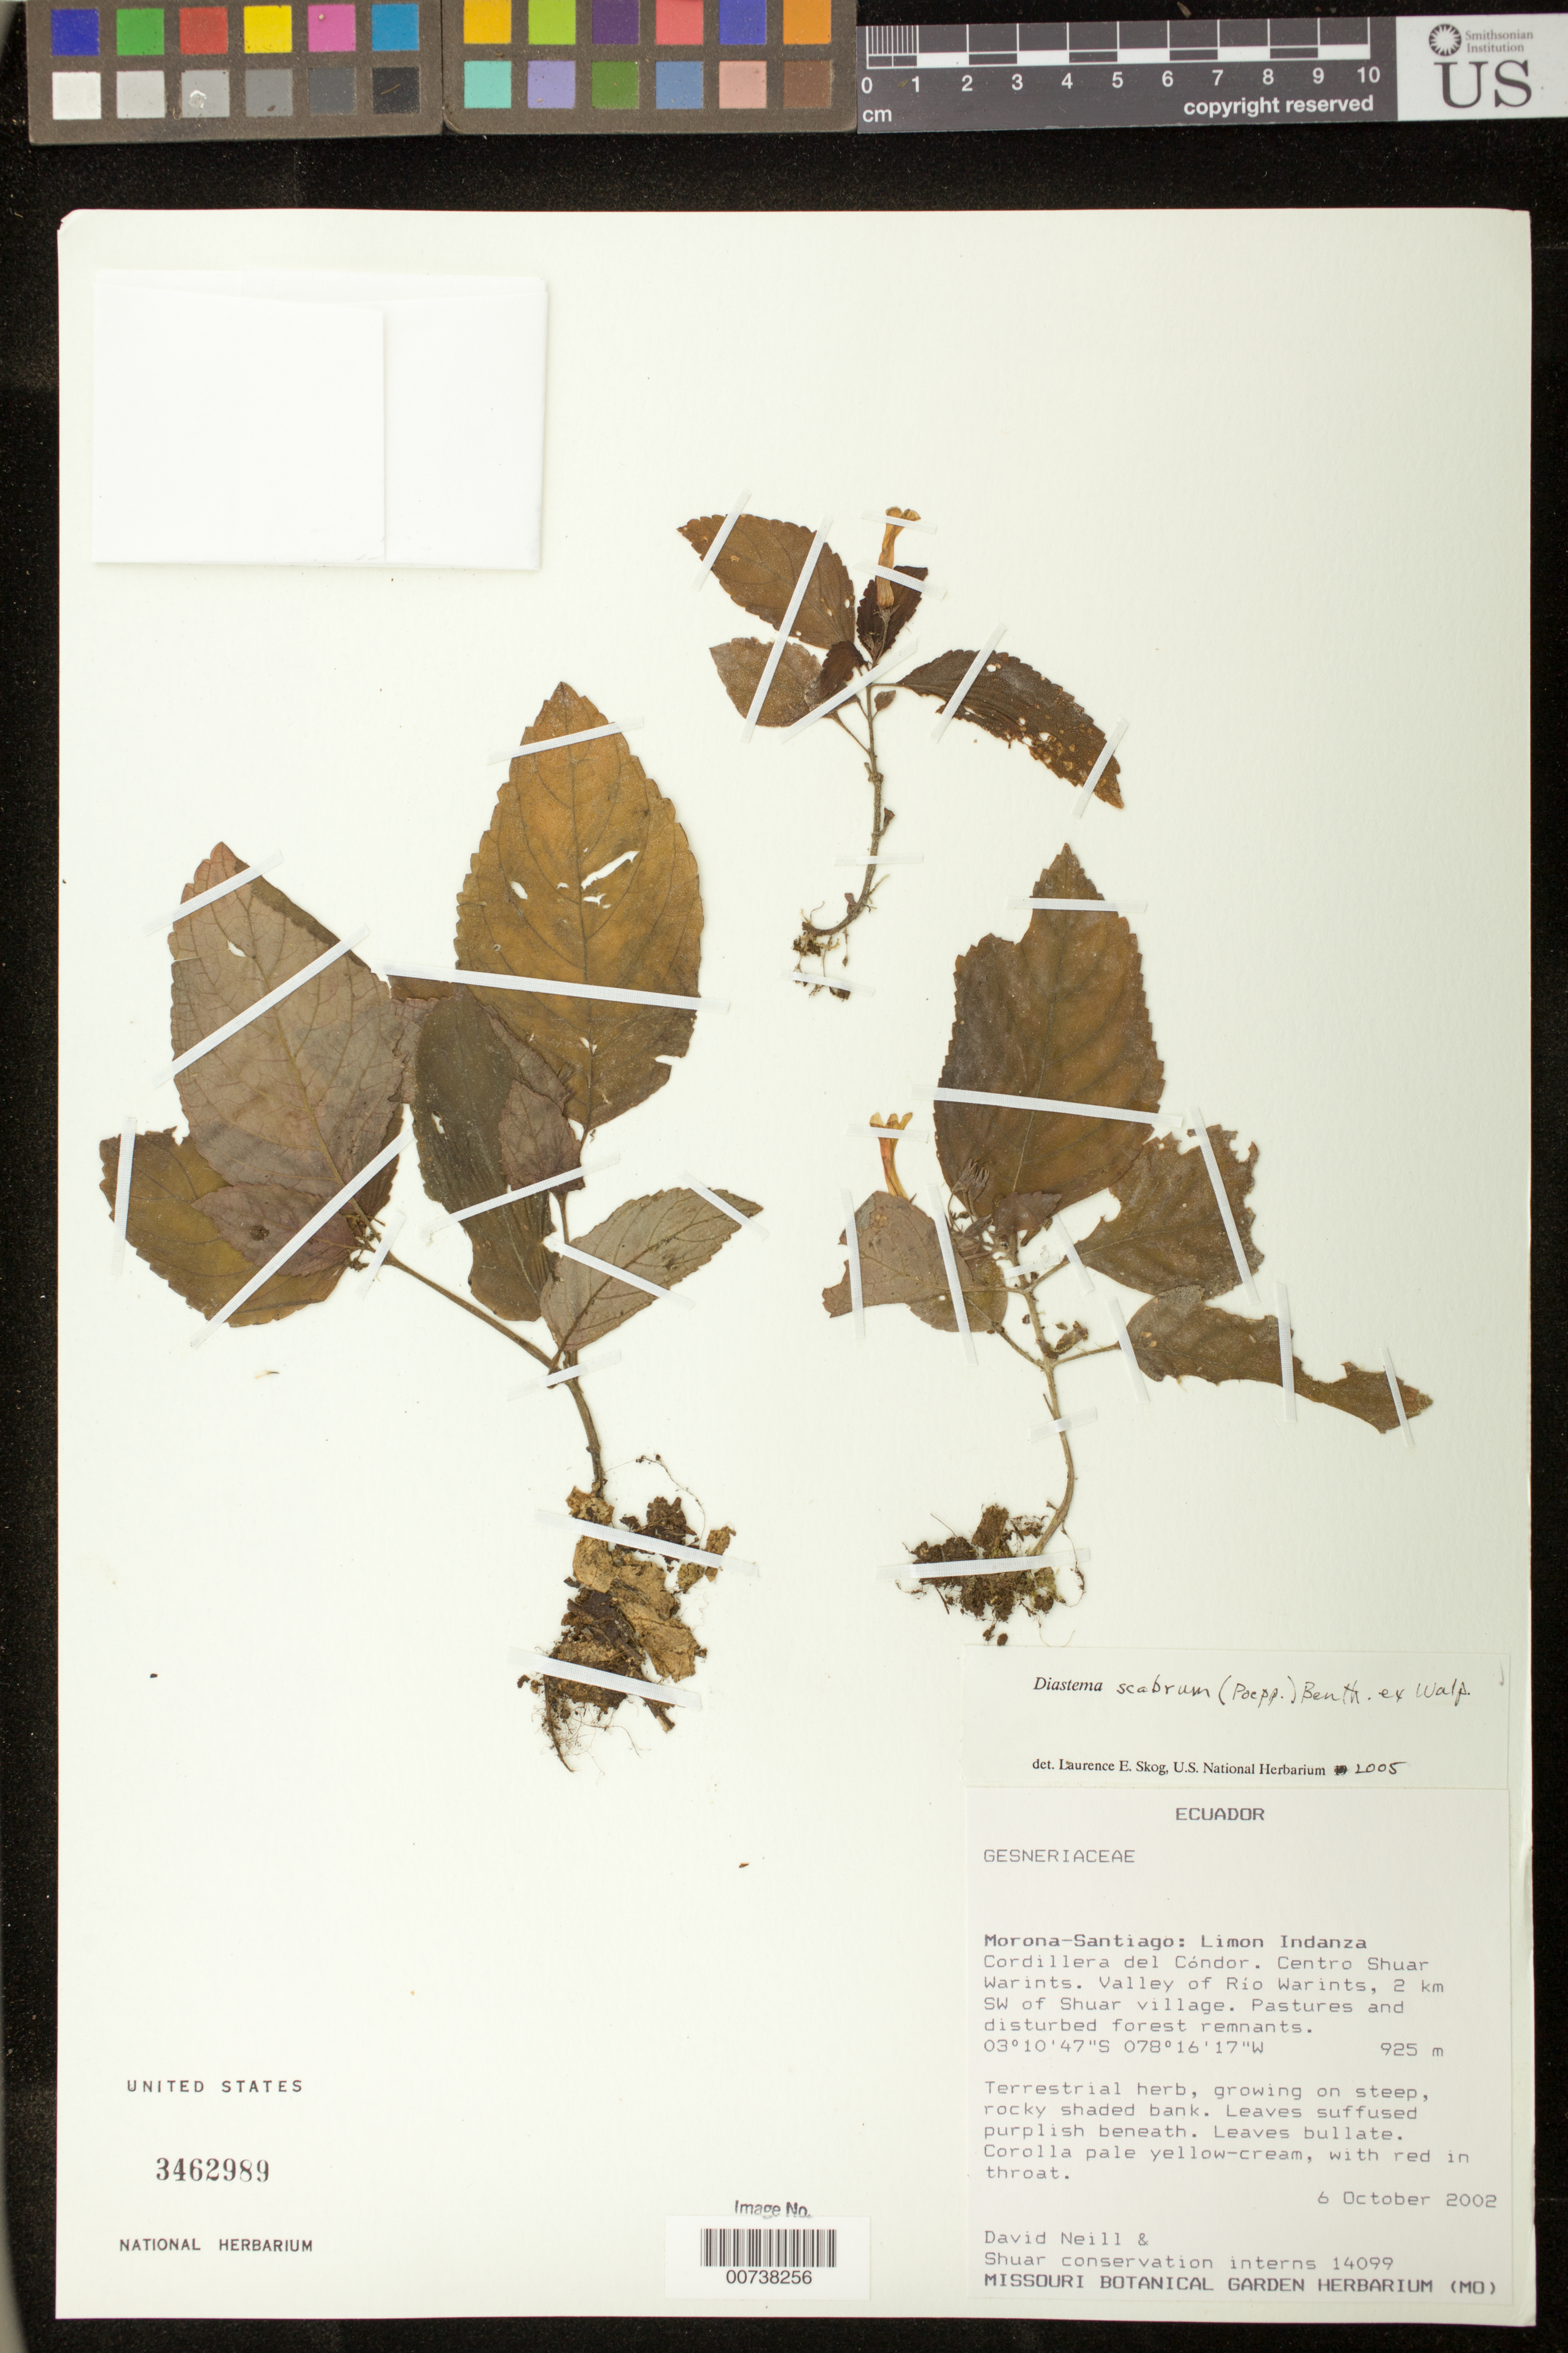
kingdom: Plantae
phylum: Tracheophyta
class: Magnoliopsida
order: Lamiales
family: Gesneriaceae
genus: Diastema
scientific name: Diastema scabrum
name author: (Poepp.) Benth. ex Walp.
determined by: Skog, Laurence E.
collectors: D. A. Neill & Shuar conservation interns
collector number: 14099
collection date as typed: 06 Oct 2002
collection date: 2002-10-06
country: Ecuador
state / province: Morona-Santiago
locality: Morona-Santiago: Limon Indanza. Cordillera del Cóndor. Centro Shuar Warints. Valley of Río Warints, 2 km SW of Shuar village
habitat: Pastures and disturbed forest remnants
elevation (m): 925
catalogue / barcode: US 3462989